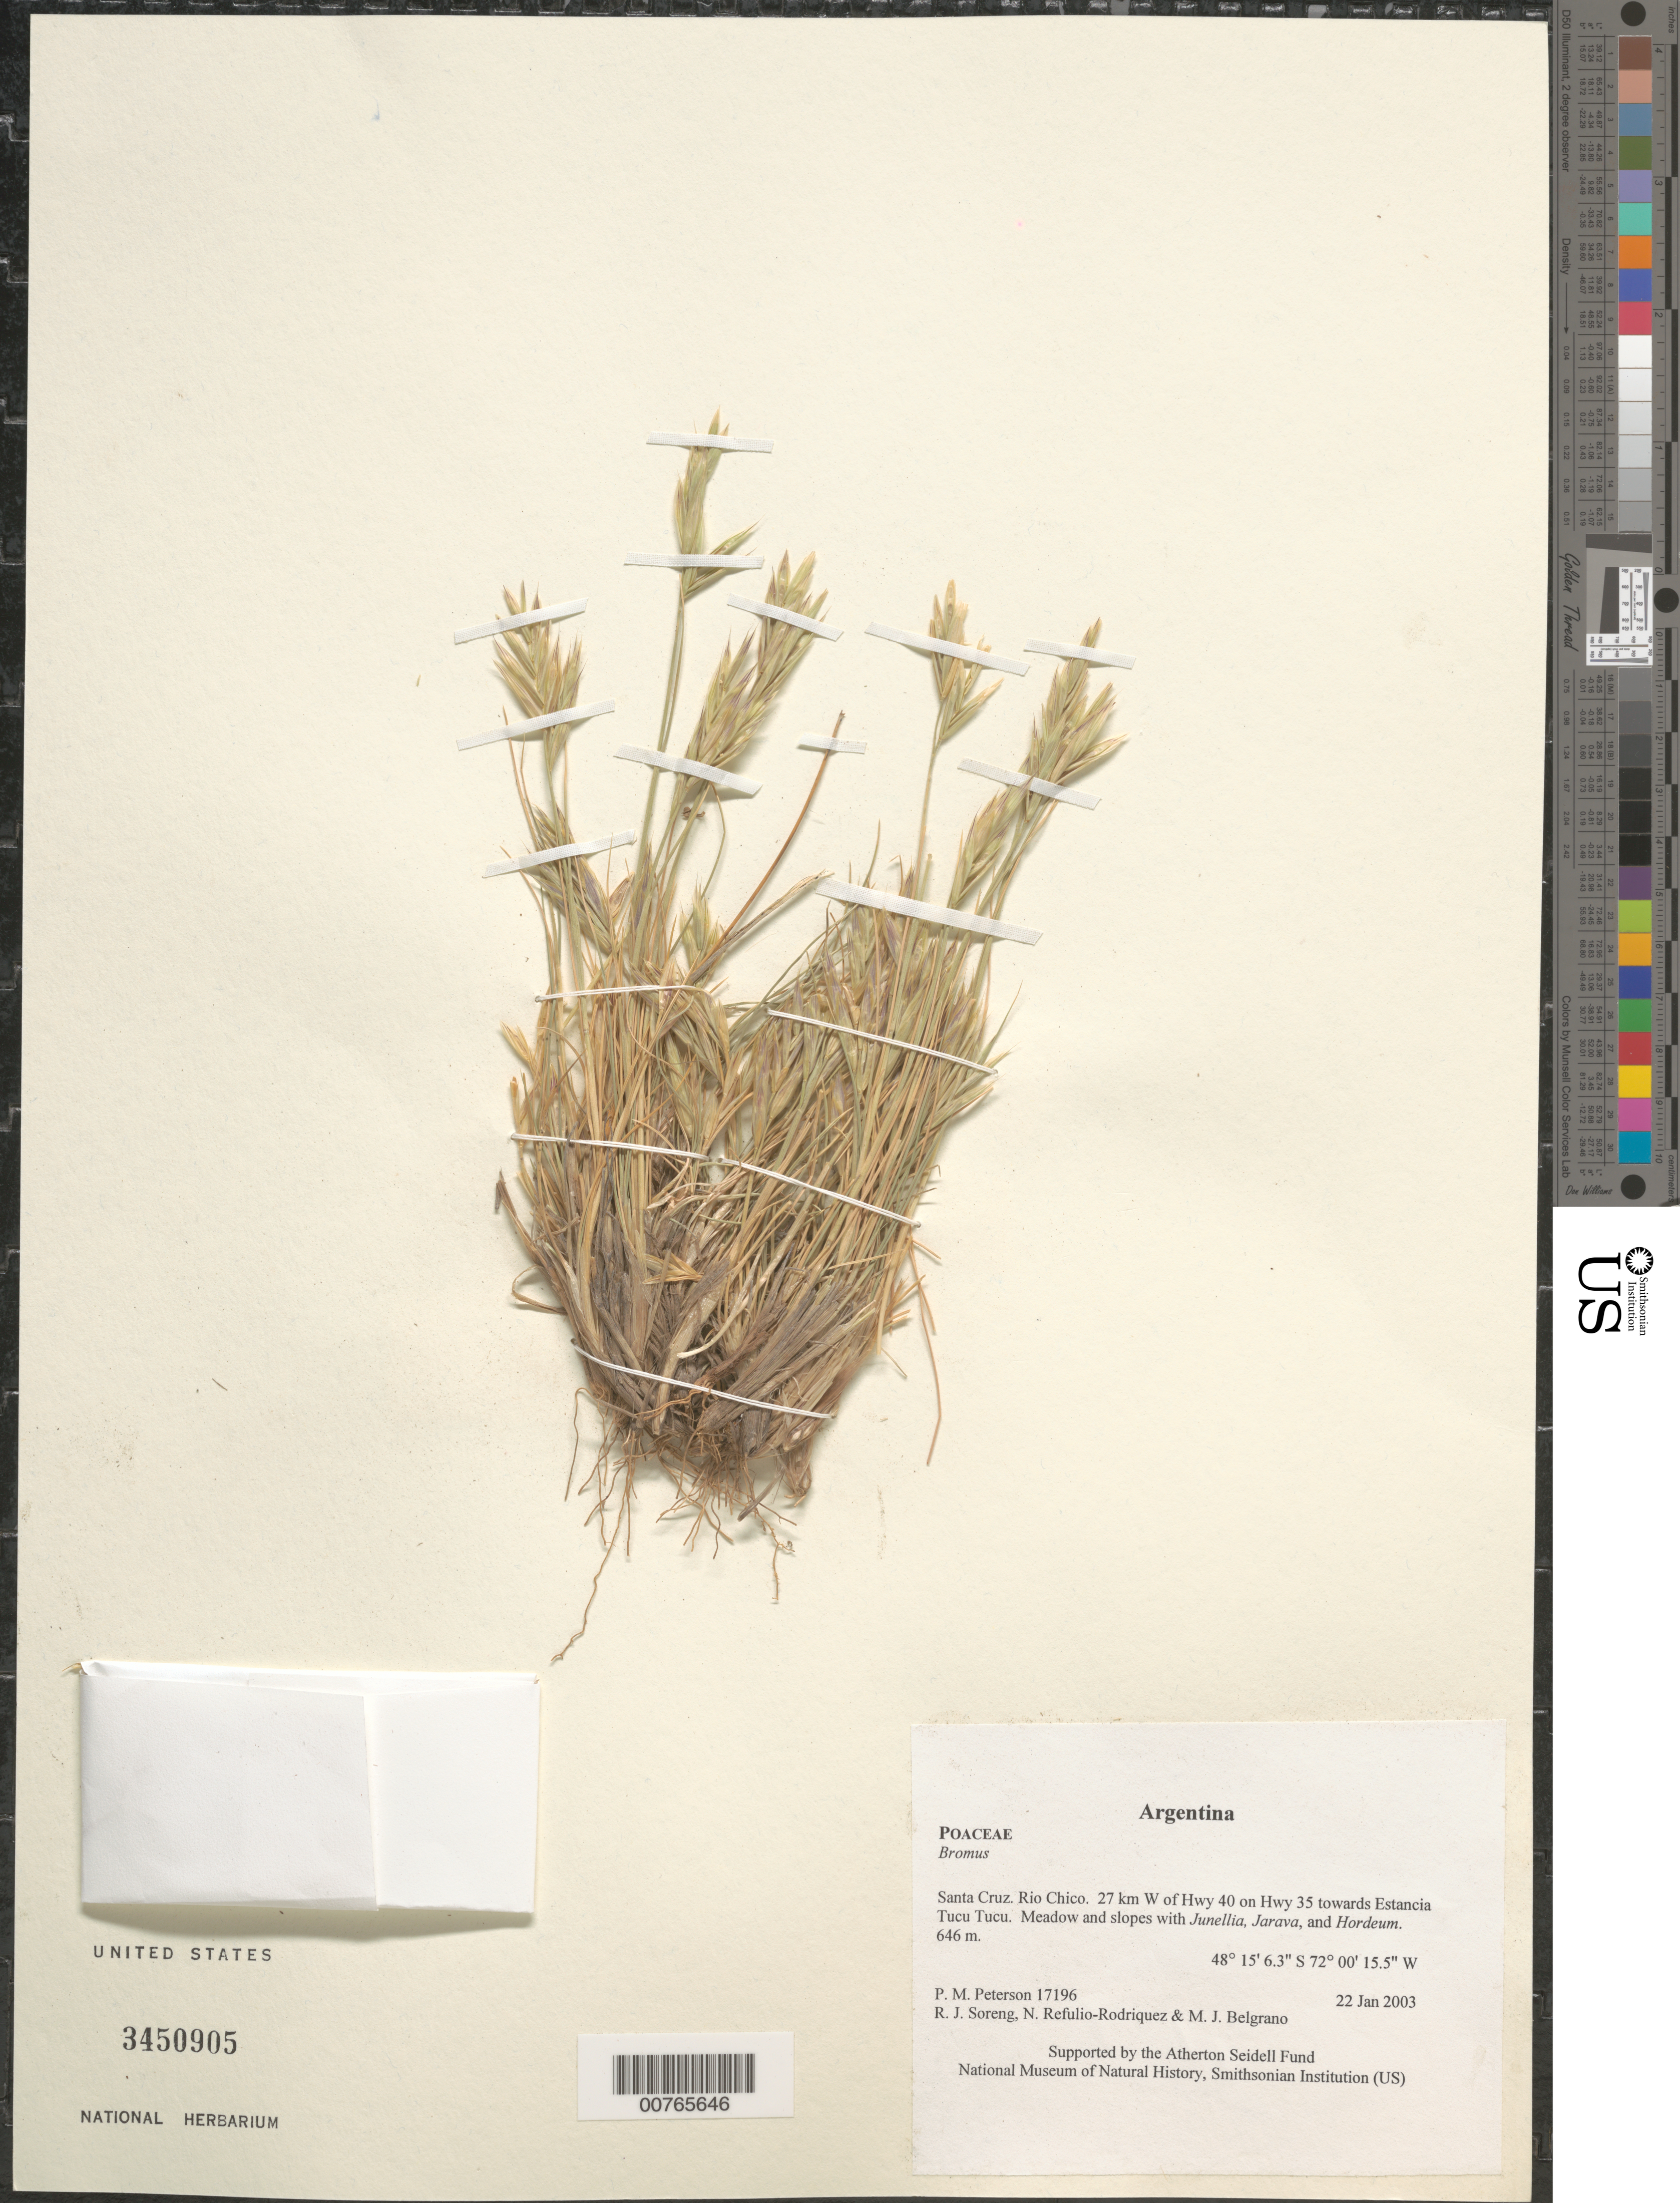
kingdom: Plantae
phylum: Tracheophyta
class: Liliopsida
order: Poales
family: Poaceae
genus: Bromus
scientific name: Bromus sp.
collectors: P. M. Peterson, R. J. Soreng, N. Refulio-Rodríguez & M. Belgrano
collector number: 17196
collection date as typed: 22 Jan 2003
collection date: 2003-01-22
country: Argentina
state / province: Santa Cruz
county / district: Rio Chico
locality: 27 km W of Hwy 40 on Hwy 35 towards Estancia Tucu Tucu. Meadow and slopes with Junellia, Jarava, and Hordeum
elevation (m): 646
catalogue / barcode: US 3450905